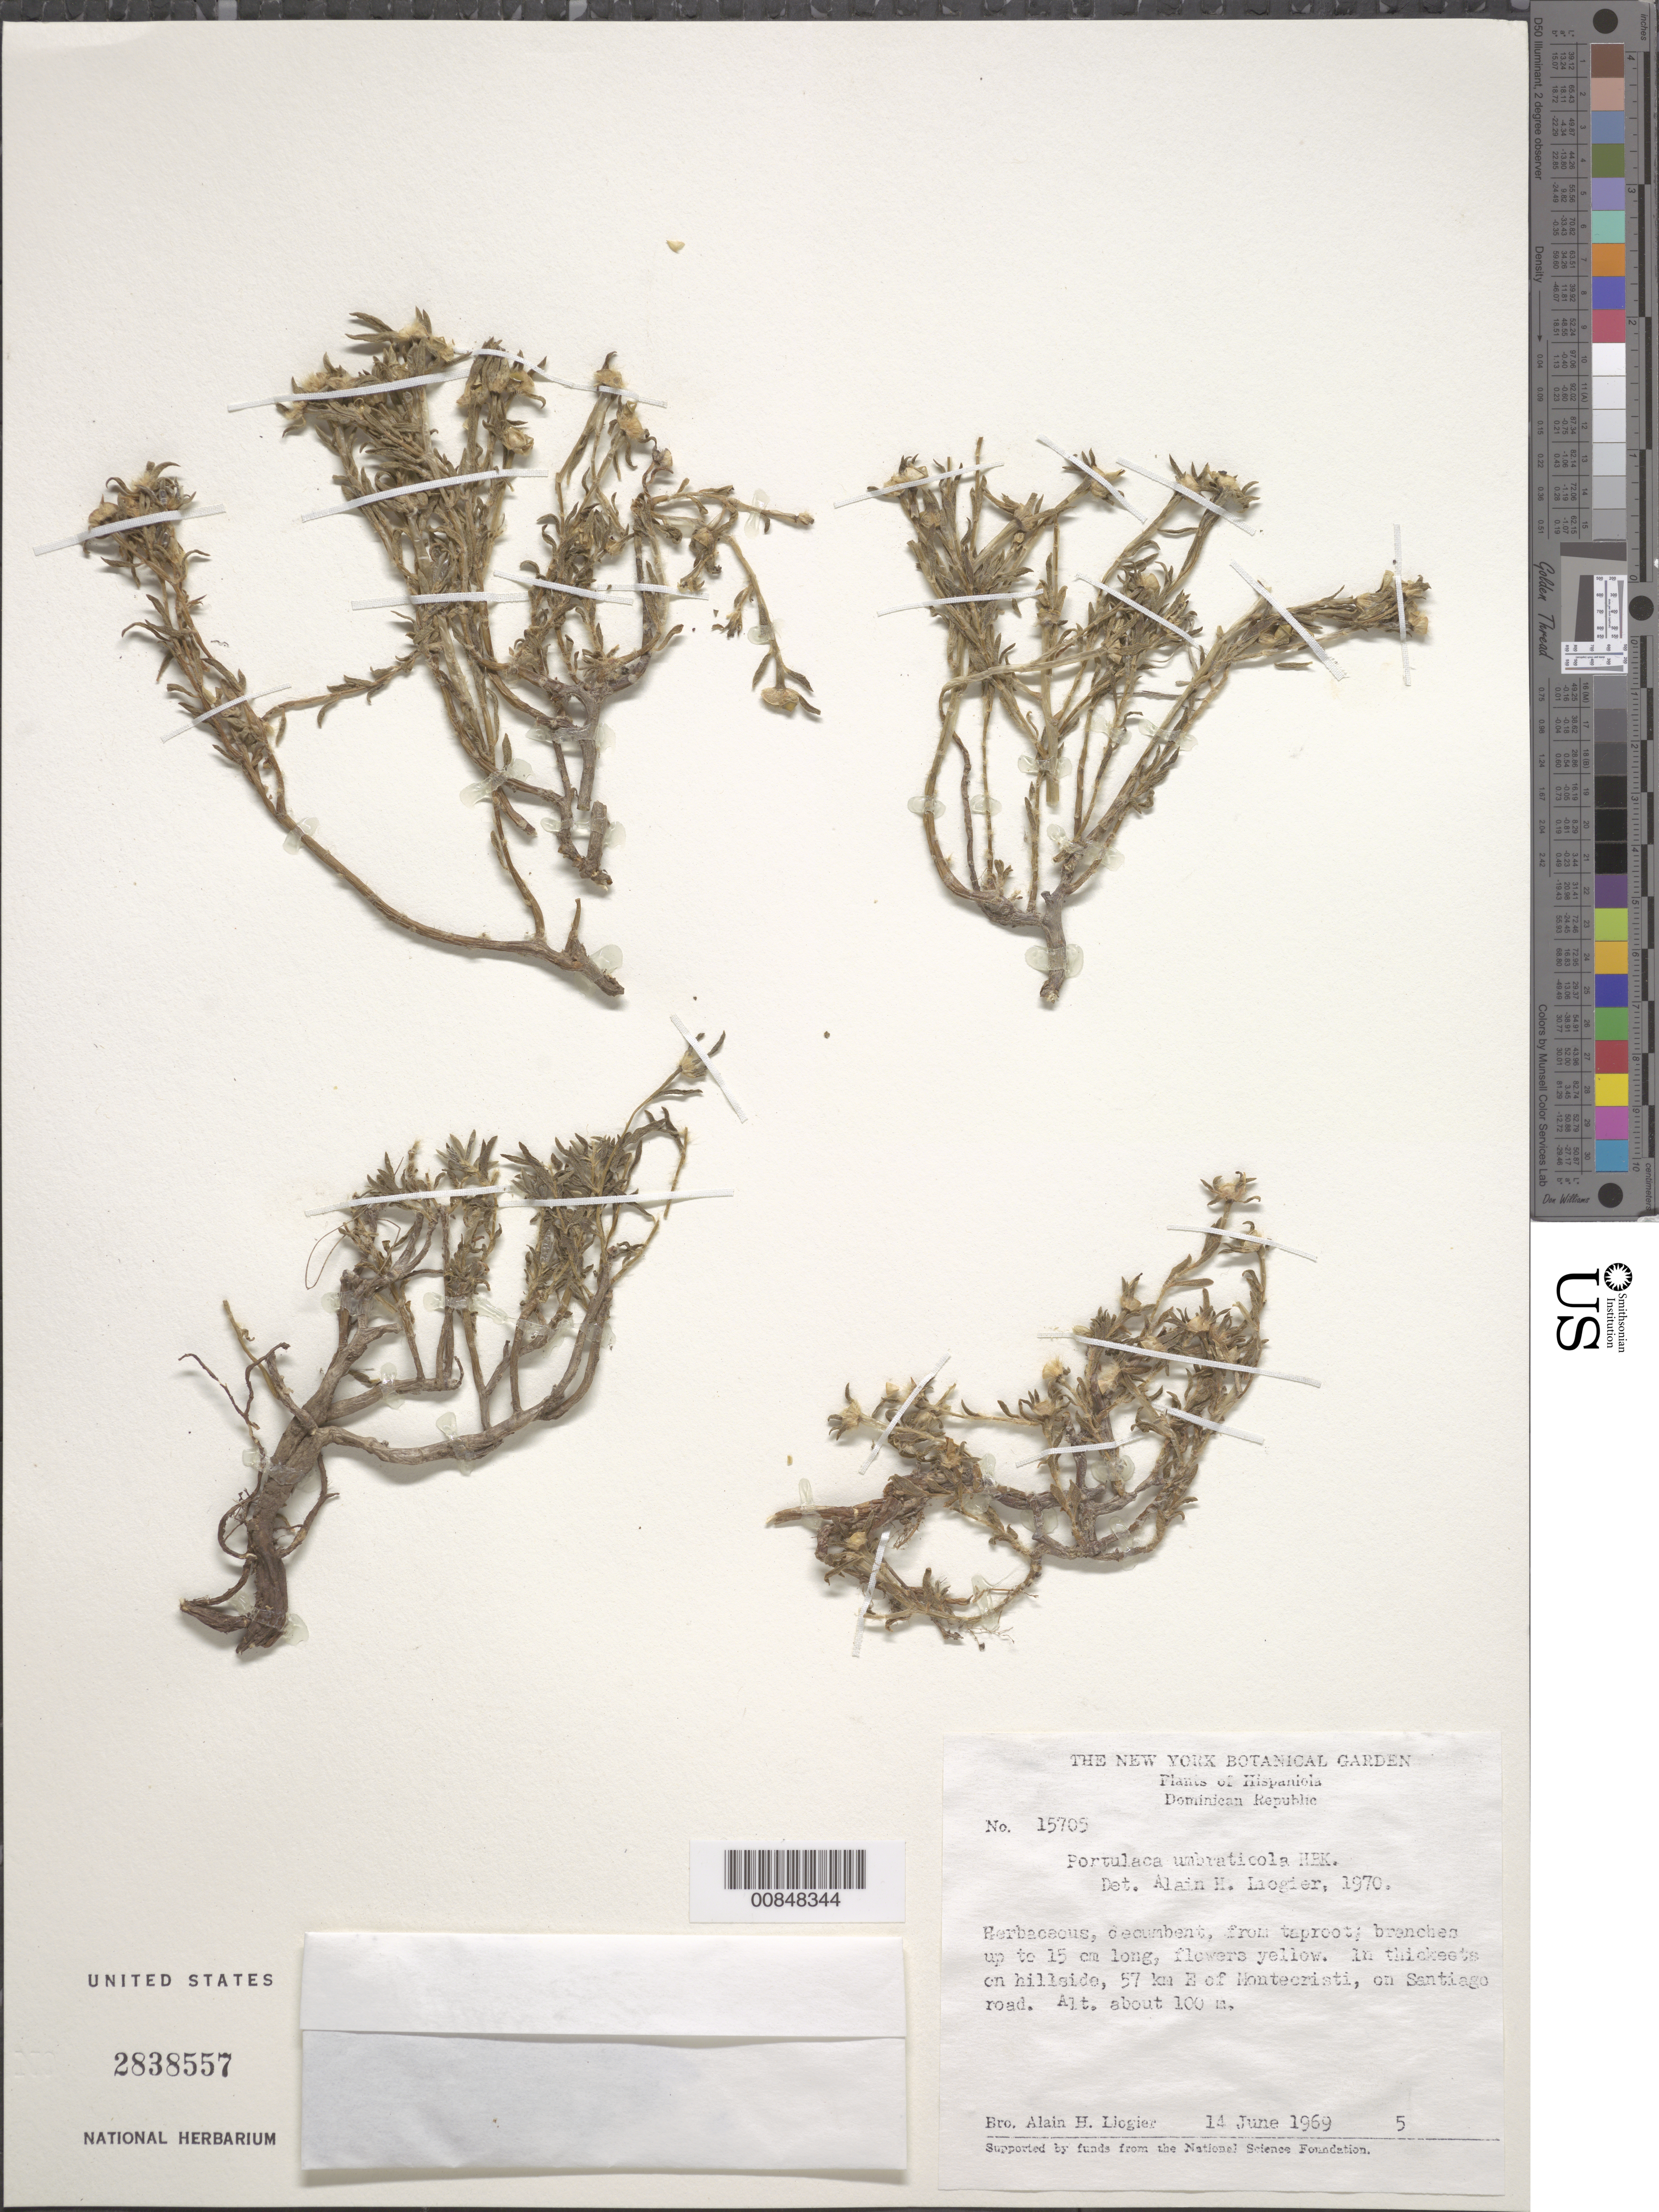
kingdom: Plantae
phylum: Tracheophyta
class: Magnoliopsida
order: Caryophyllales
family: Portulacaceae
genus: Portulaca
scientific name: Portulaca umbraticola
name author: Kunth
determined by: Liogier, Alain H.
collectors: A. H. Liogier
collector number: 15705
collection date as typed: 14 Jun 1969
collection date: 1969-06-14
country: Dominican Republic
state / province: Monte Cristi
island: Hispaniola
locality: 57 km E of Montecristi, on Santiago road.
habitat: In thickets on hillside.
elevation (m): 100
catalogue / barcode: US 2838557